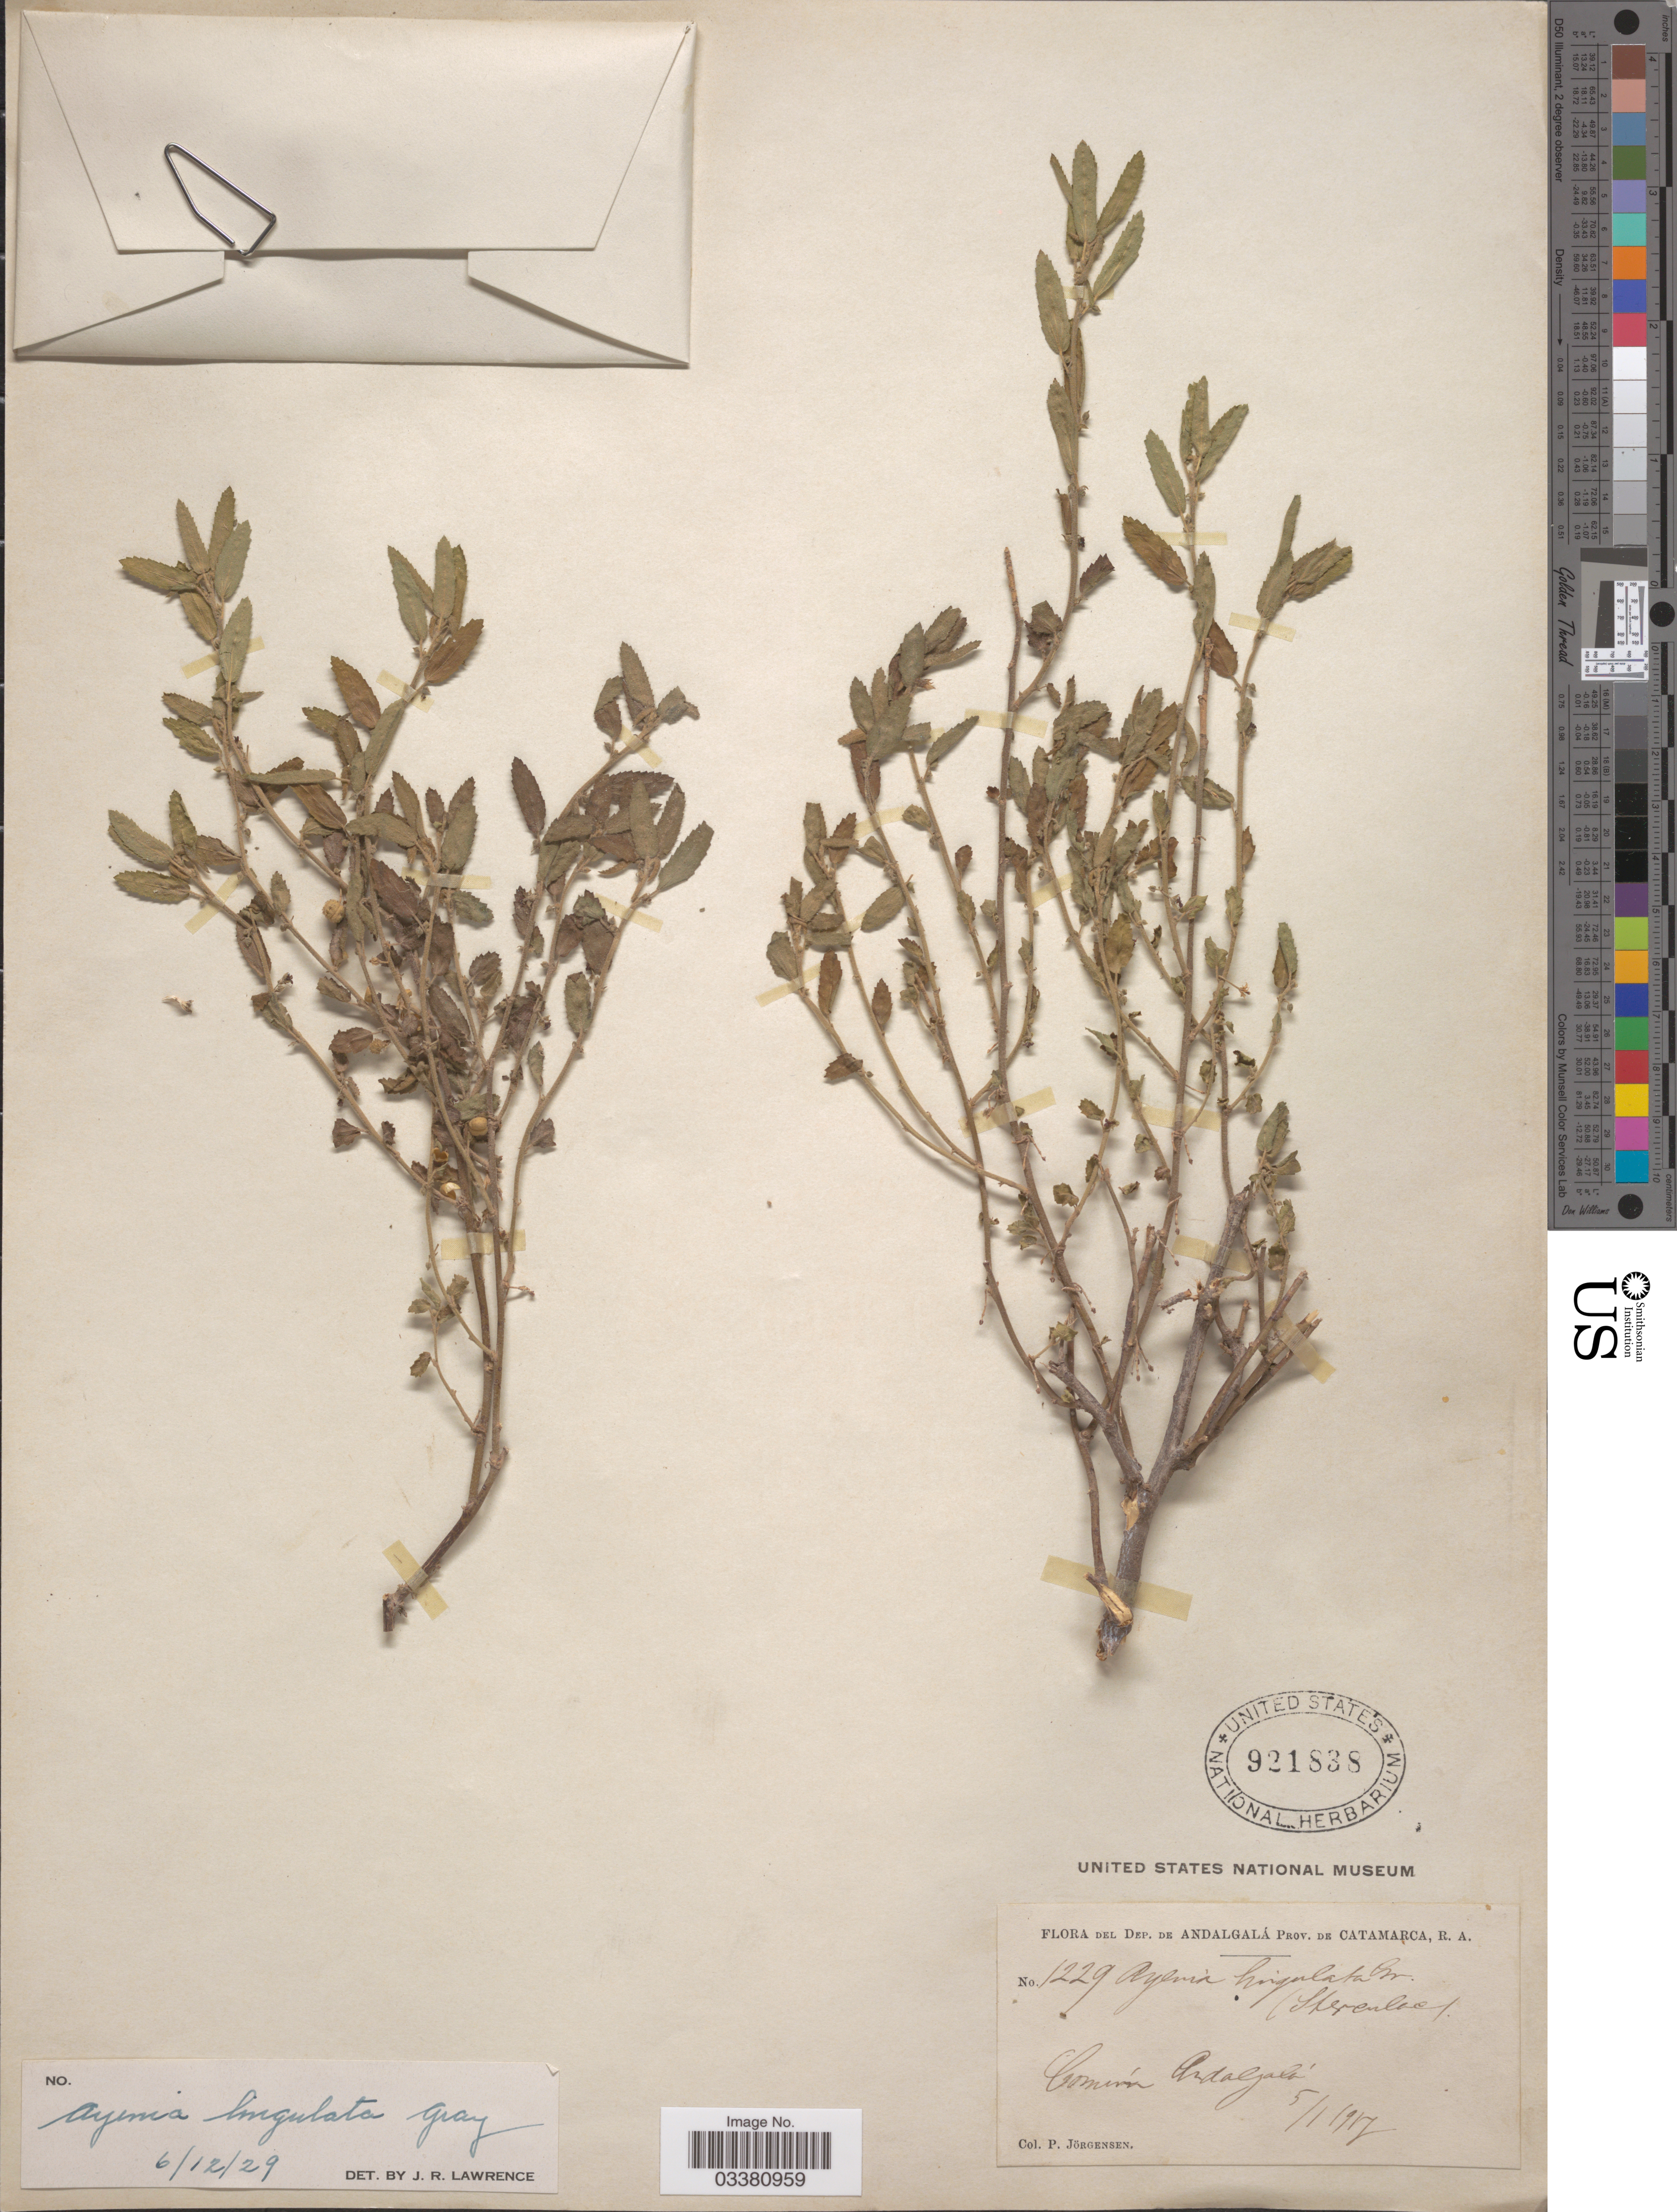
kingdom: Plantae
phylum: Tracheophyta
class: Magnoliopsida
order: Malvales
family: Malvaceae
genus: Ayenia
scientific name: Ayenia lingulata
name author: Griseb.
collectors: P. Jörgensen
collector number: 1229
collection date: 1917-01-05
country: Argentina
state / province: Catamarca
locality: Dep. de Andalgalá, Prov. de Catamarca. Común Andalgalá.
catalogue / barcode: US 921838